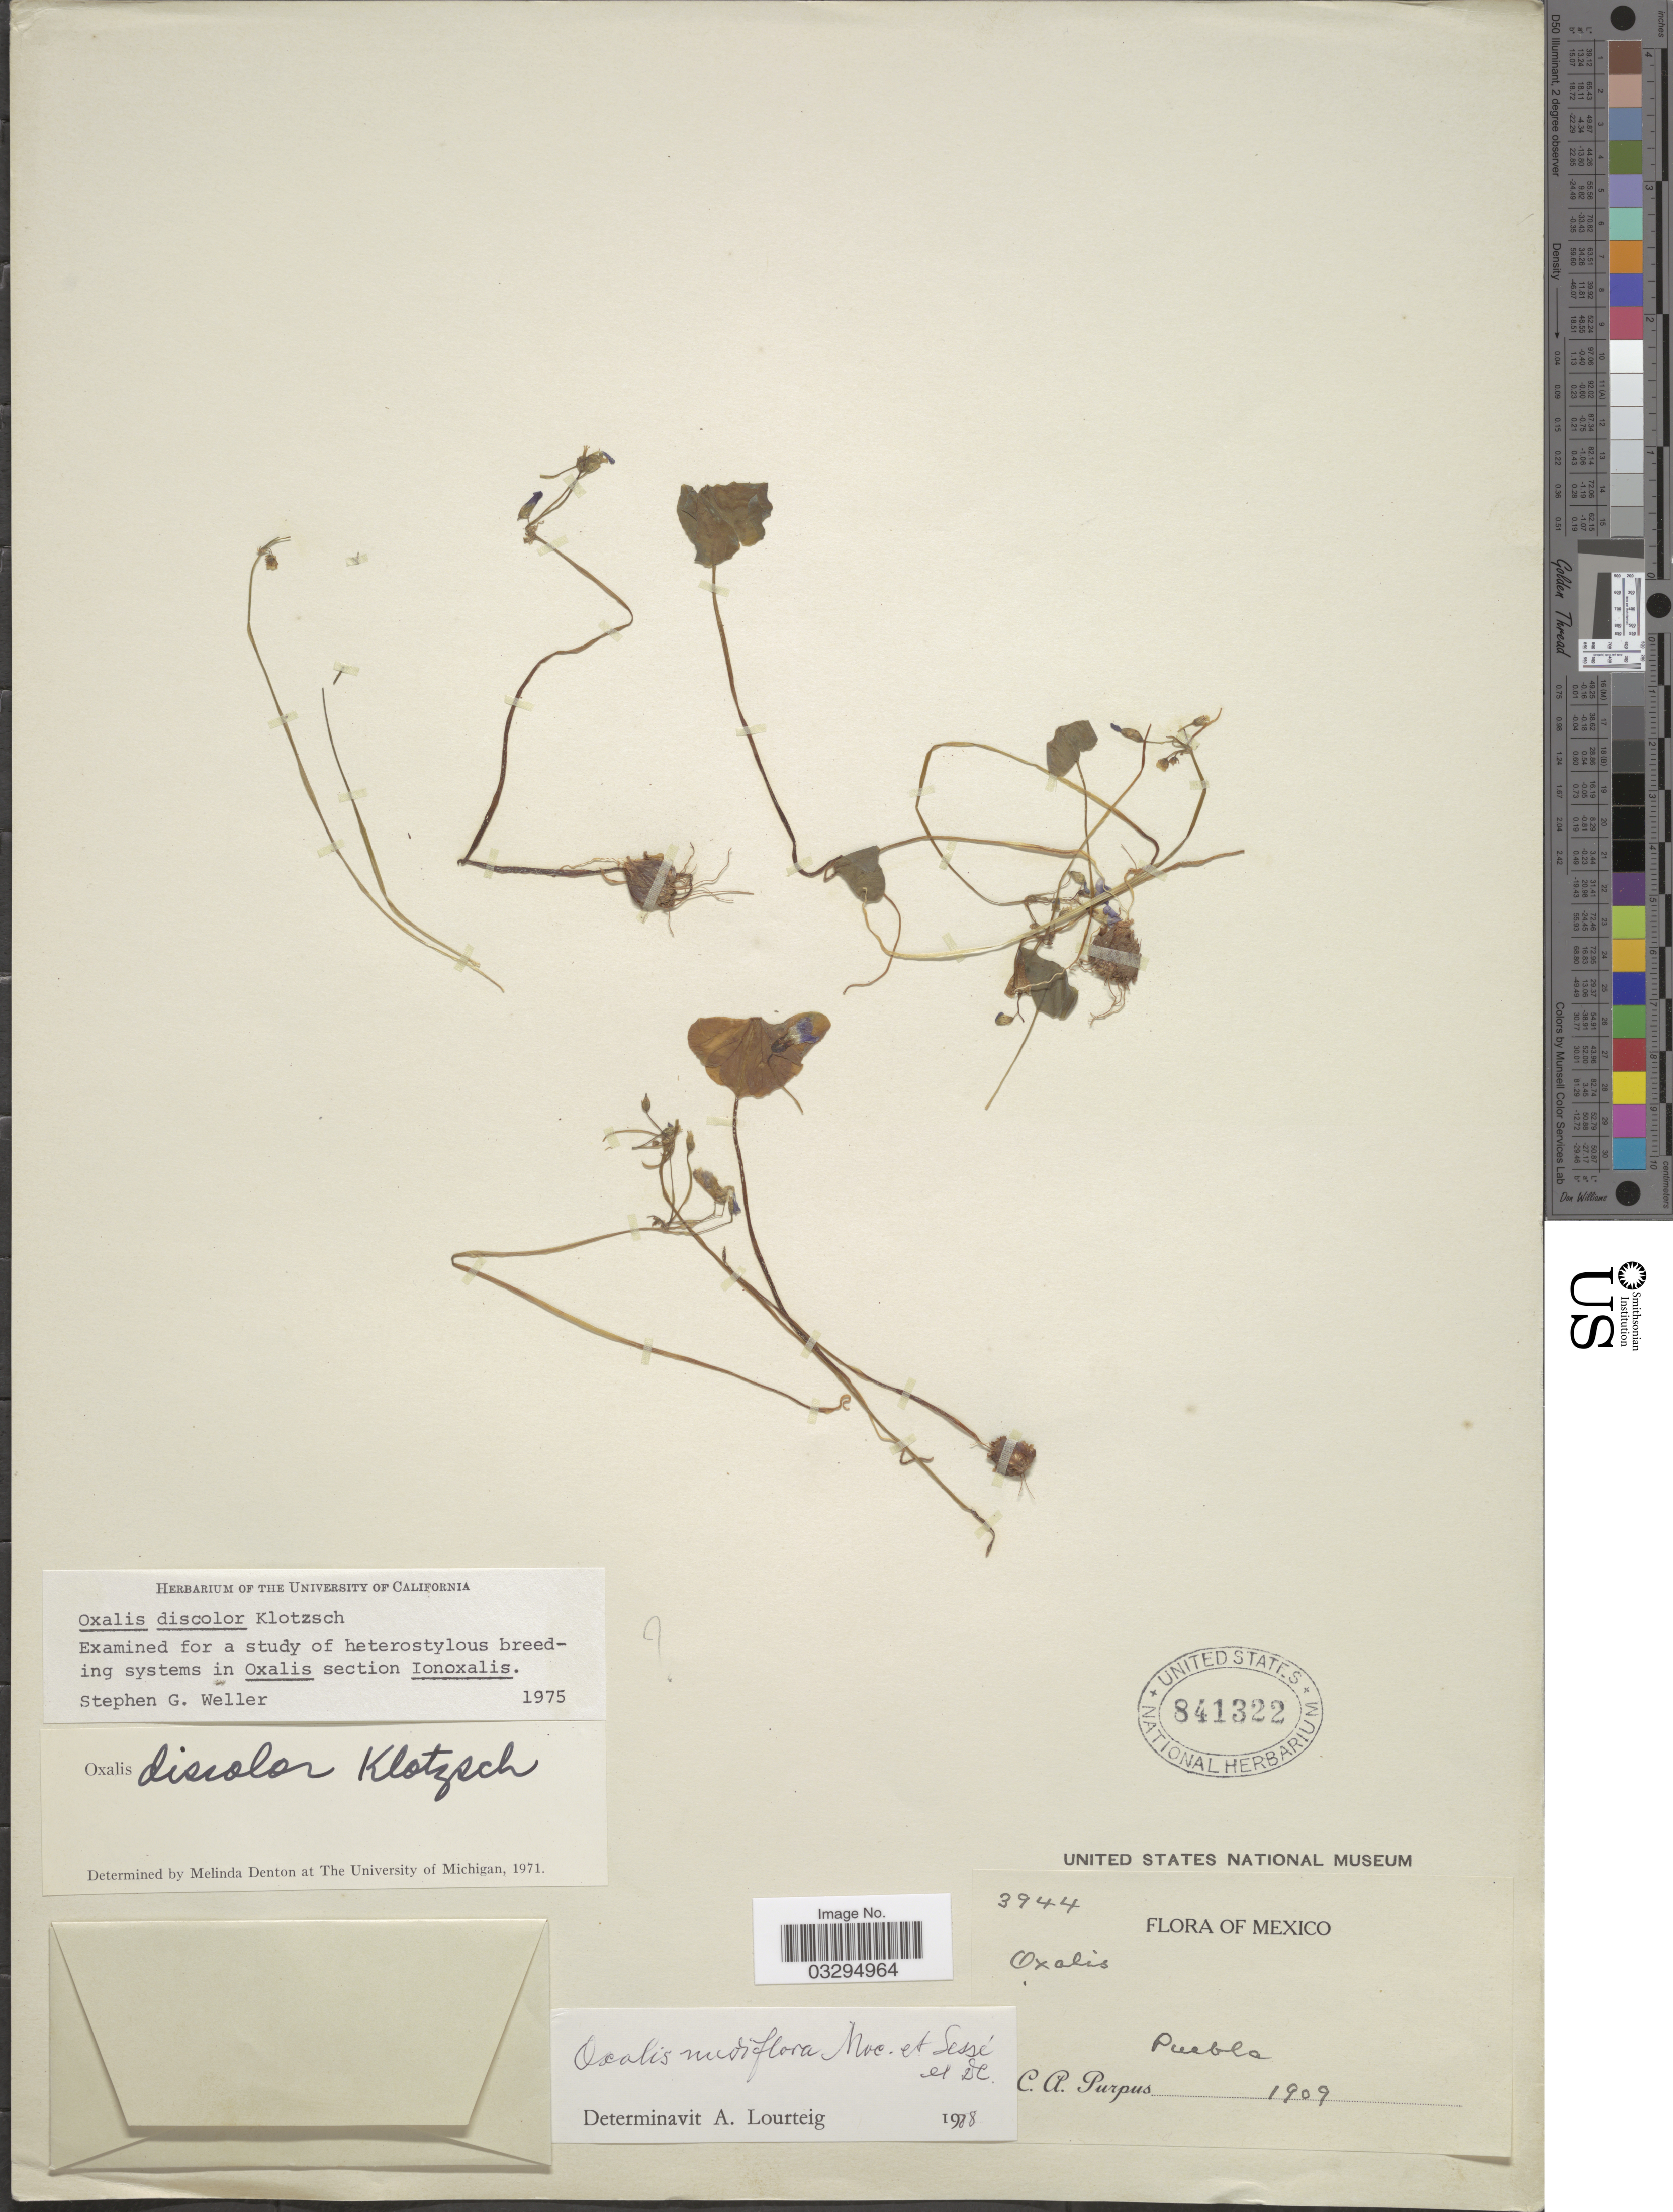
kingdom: Plantae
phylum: Tracheophyta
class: Magnoliopsida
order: Oxalidales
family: Oxalidaceae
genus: Oxalis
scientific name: Oxalis nudiflora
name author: Sessé & Moc. ex DC.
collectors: C. A. Purpus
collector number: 3944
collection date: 1909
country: Mexico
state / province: Puebla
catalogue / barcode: US 841322